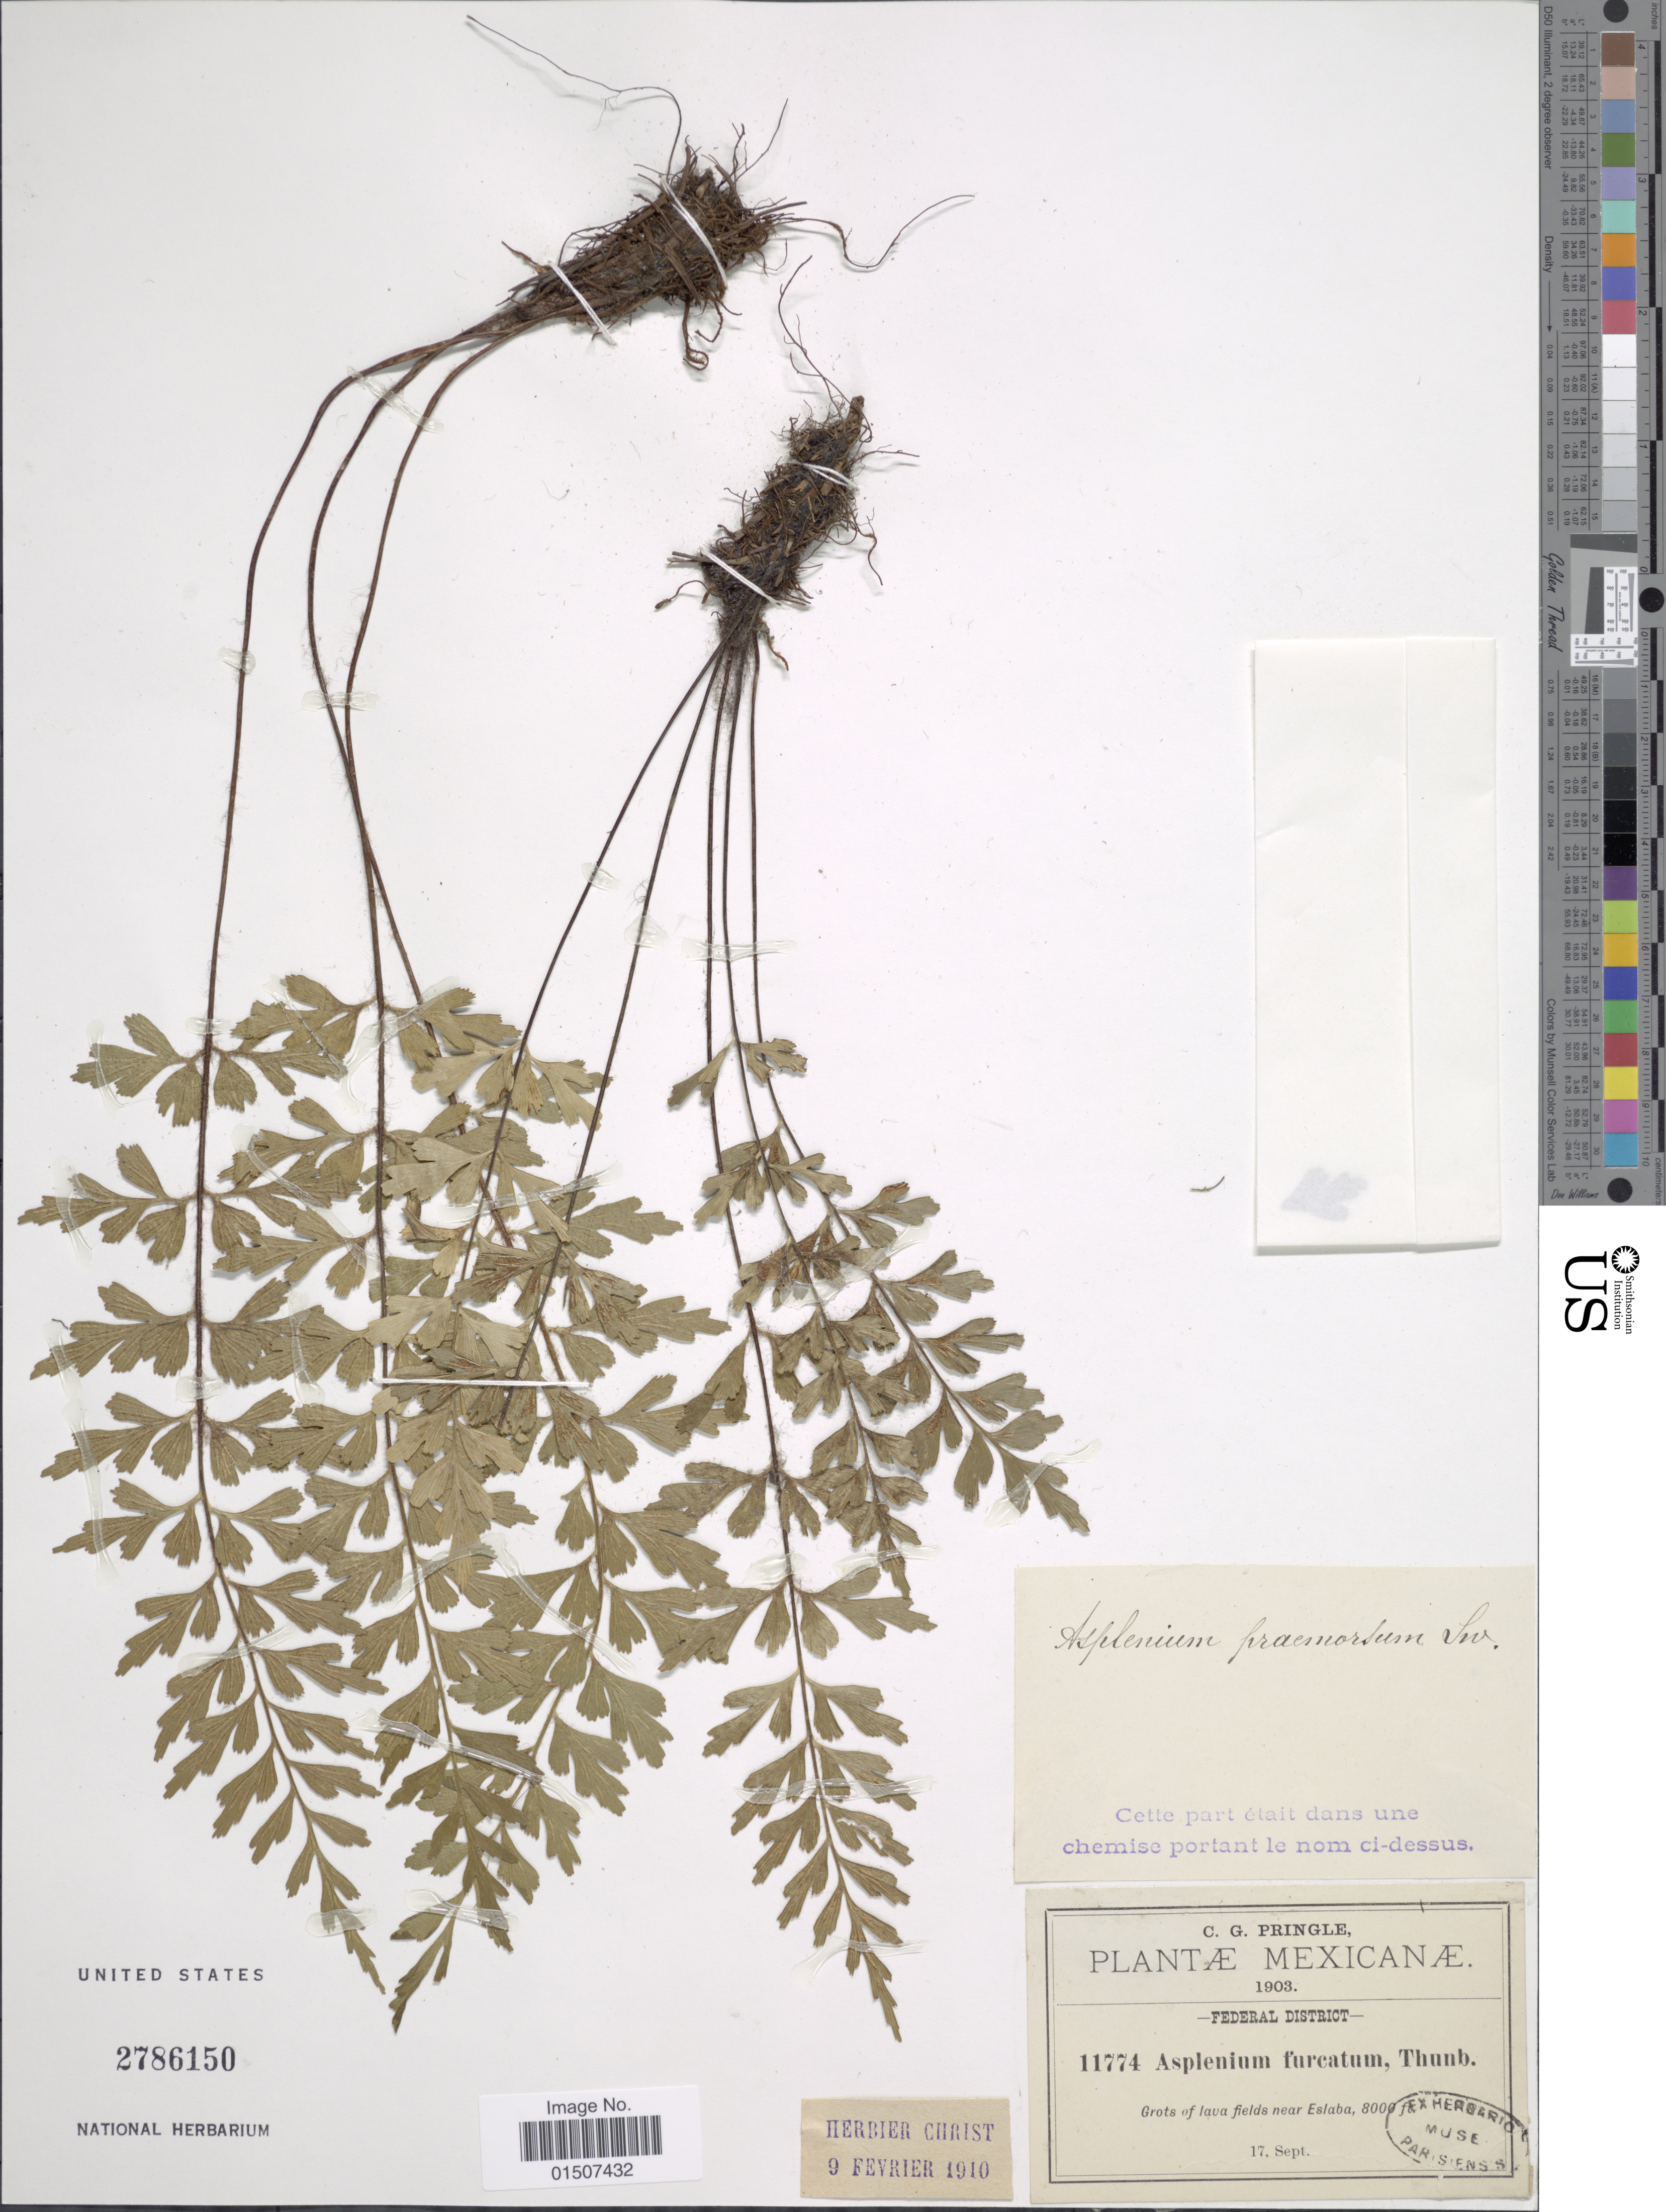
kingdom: Plantae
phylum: Tracheophyta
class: Polypodiopsida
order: Polypodiales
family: Aspleniaceae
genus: Asplenium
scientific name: Asplenium praemorsum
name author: Sw.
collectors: C. G. Pringle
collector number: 11774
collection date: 1903-09-17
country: Mexico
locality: Federal District, Grots of lava fields near Eslaba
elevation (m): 2438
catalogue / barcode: US 278615